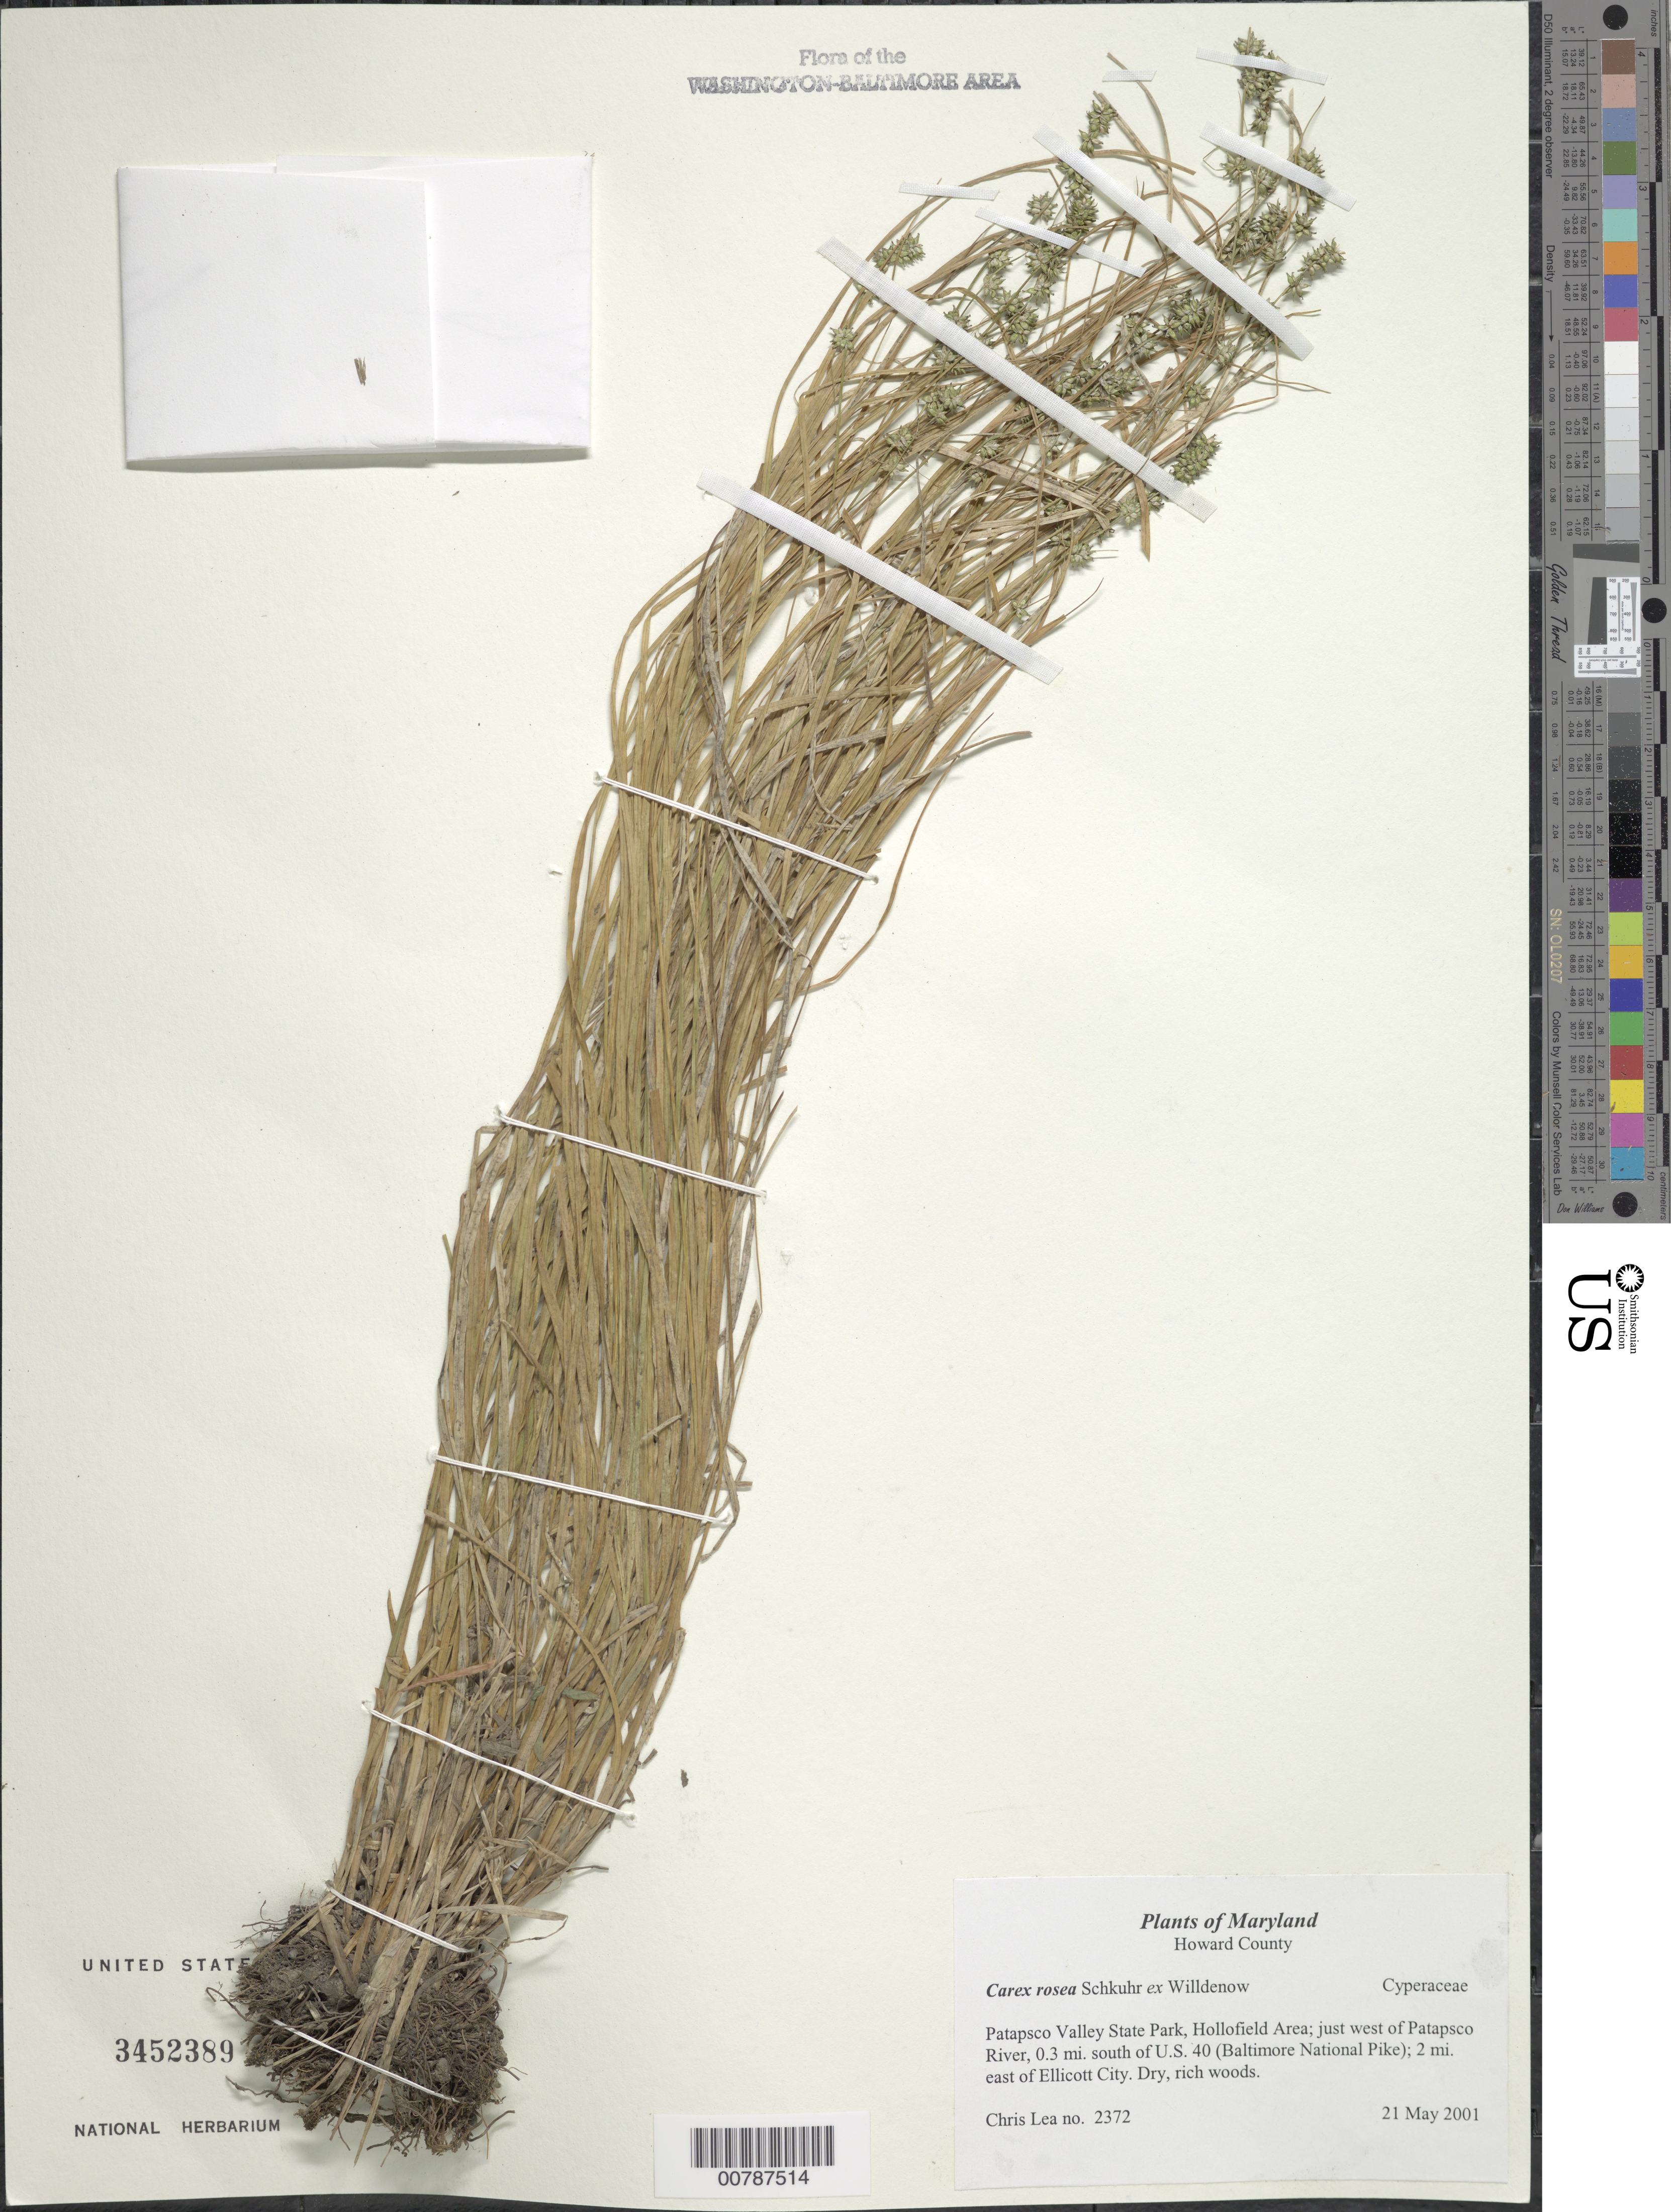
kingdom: Plantae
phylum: Tracheophyta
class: Liliopsida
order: Poales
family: Cyperaceae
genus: Carex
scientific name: Carex rosea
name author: Willd.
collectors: C. Lea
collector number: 2372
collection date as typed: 21 May 2001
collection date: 2001-05-21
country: United States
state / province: Maryland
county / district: Howard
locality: Patapsco Valley State Park, Hollofield Area; just west of Patapsco River, 0.3 miles south of U.S. 40 (Baltimore National Pike); 2 miles east of Ellicott City.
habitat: Dry, rich woods.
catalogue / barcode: US 3452389